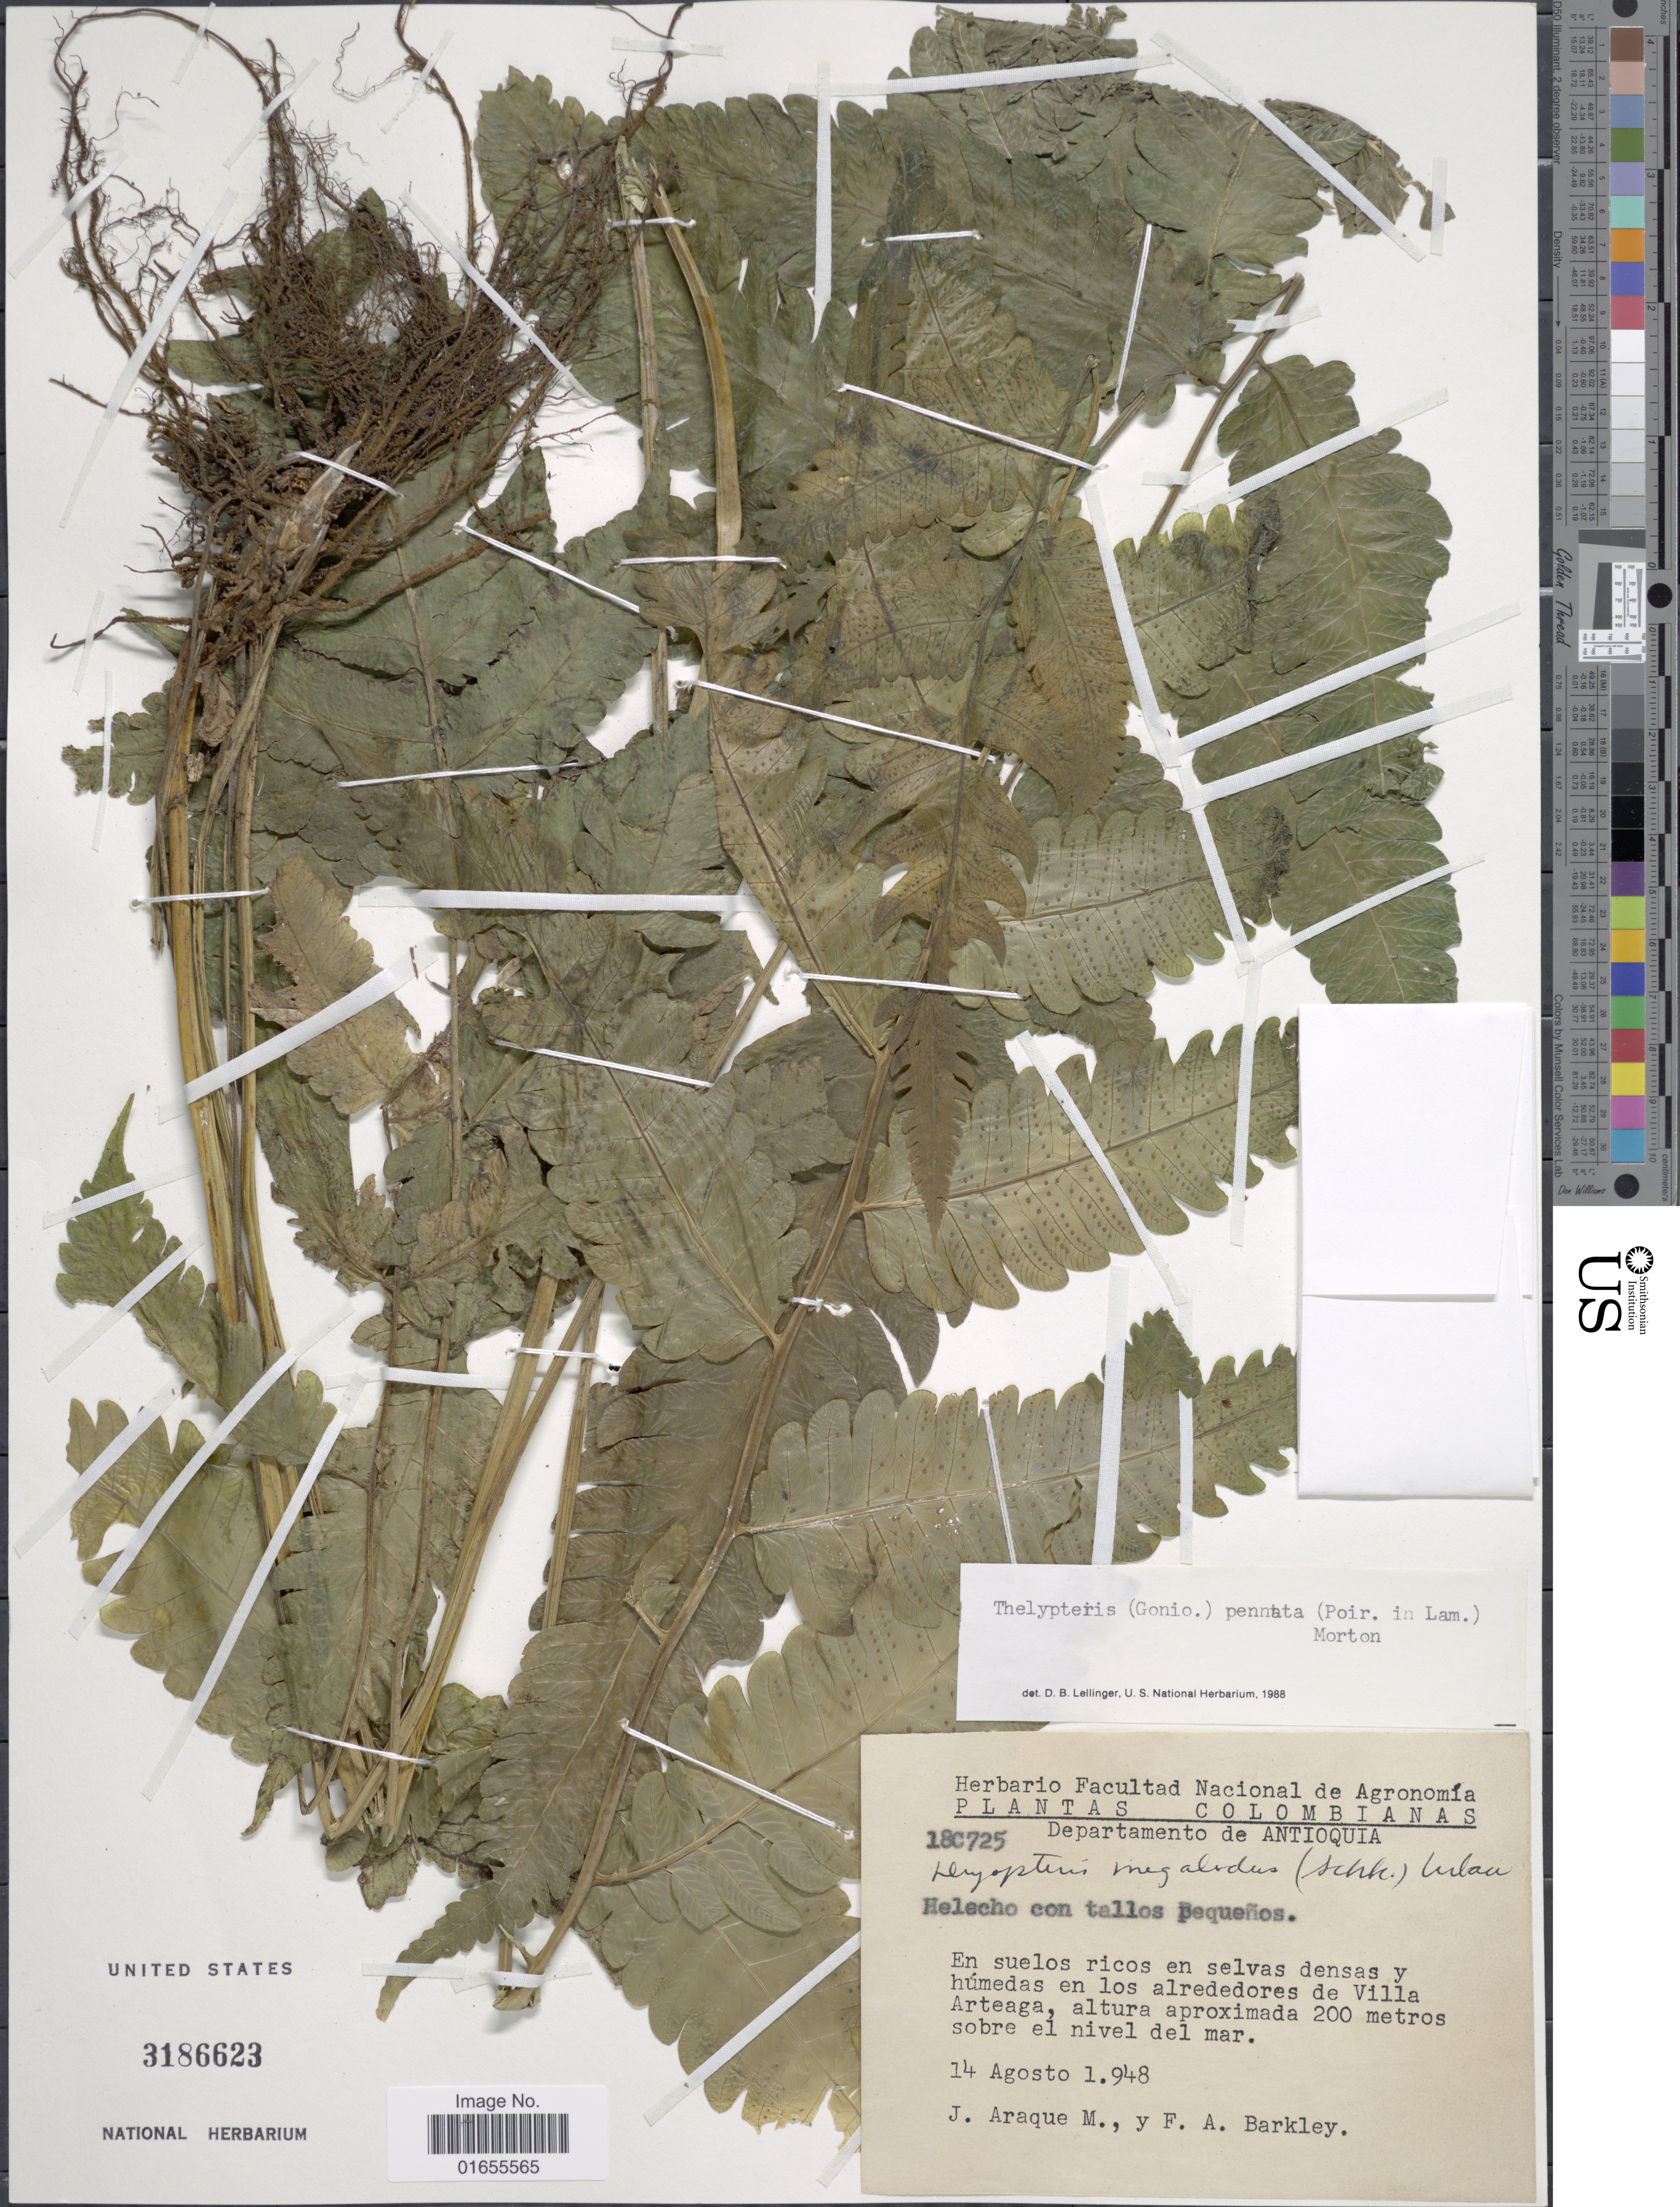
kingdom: Plantae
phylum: Tracheophyta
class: Polypodiopsida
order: Polypodiales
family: Thelypteridaceae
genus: Goniopteris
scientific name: Goniopteris pennata (Poir.) comb. nov., ined 2015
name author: (Poir.)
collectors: J. Araque Molina & F. A. Barkley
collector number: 18C725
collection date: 1948-08-14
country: Colombia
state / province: Antioquia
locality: En suelos ricos en selvas densas y humedas en los alrededores de Villa Arteaga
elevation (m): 200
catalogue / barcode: US 3186623